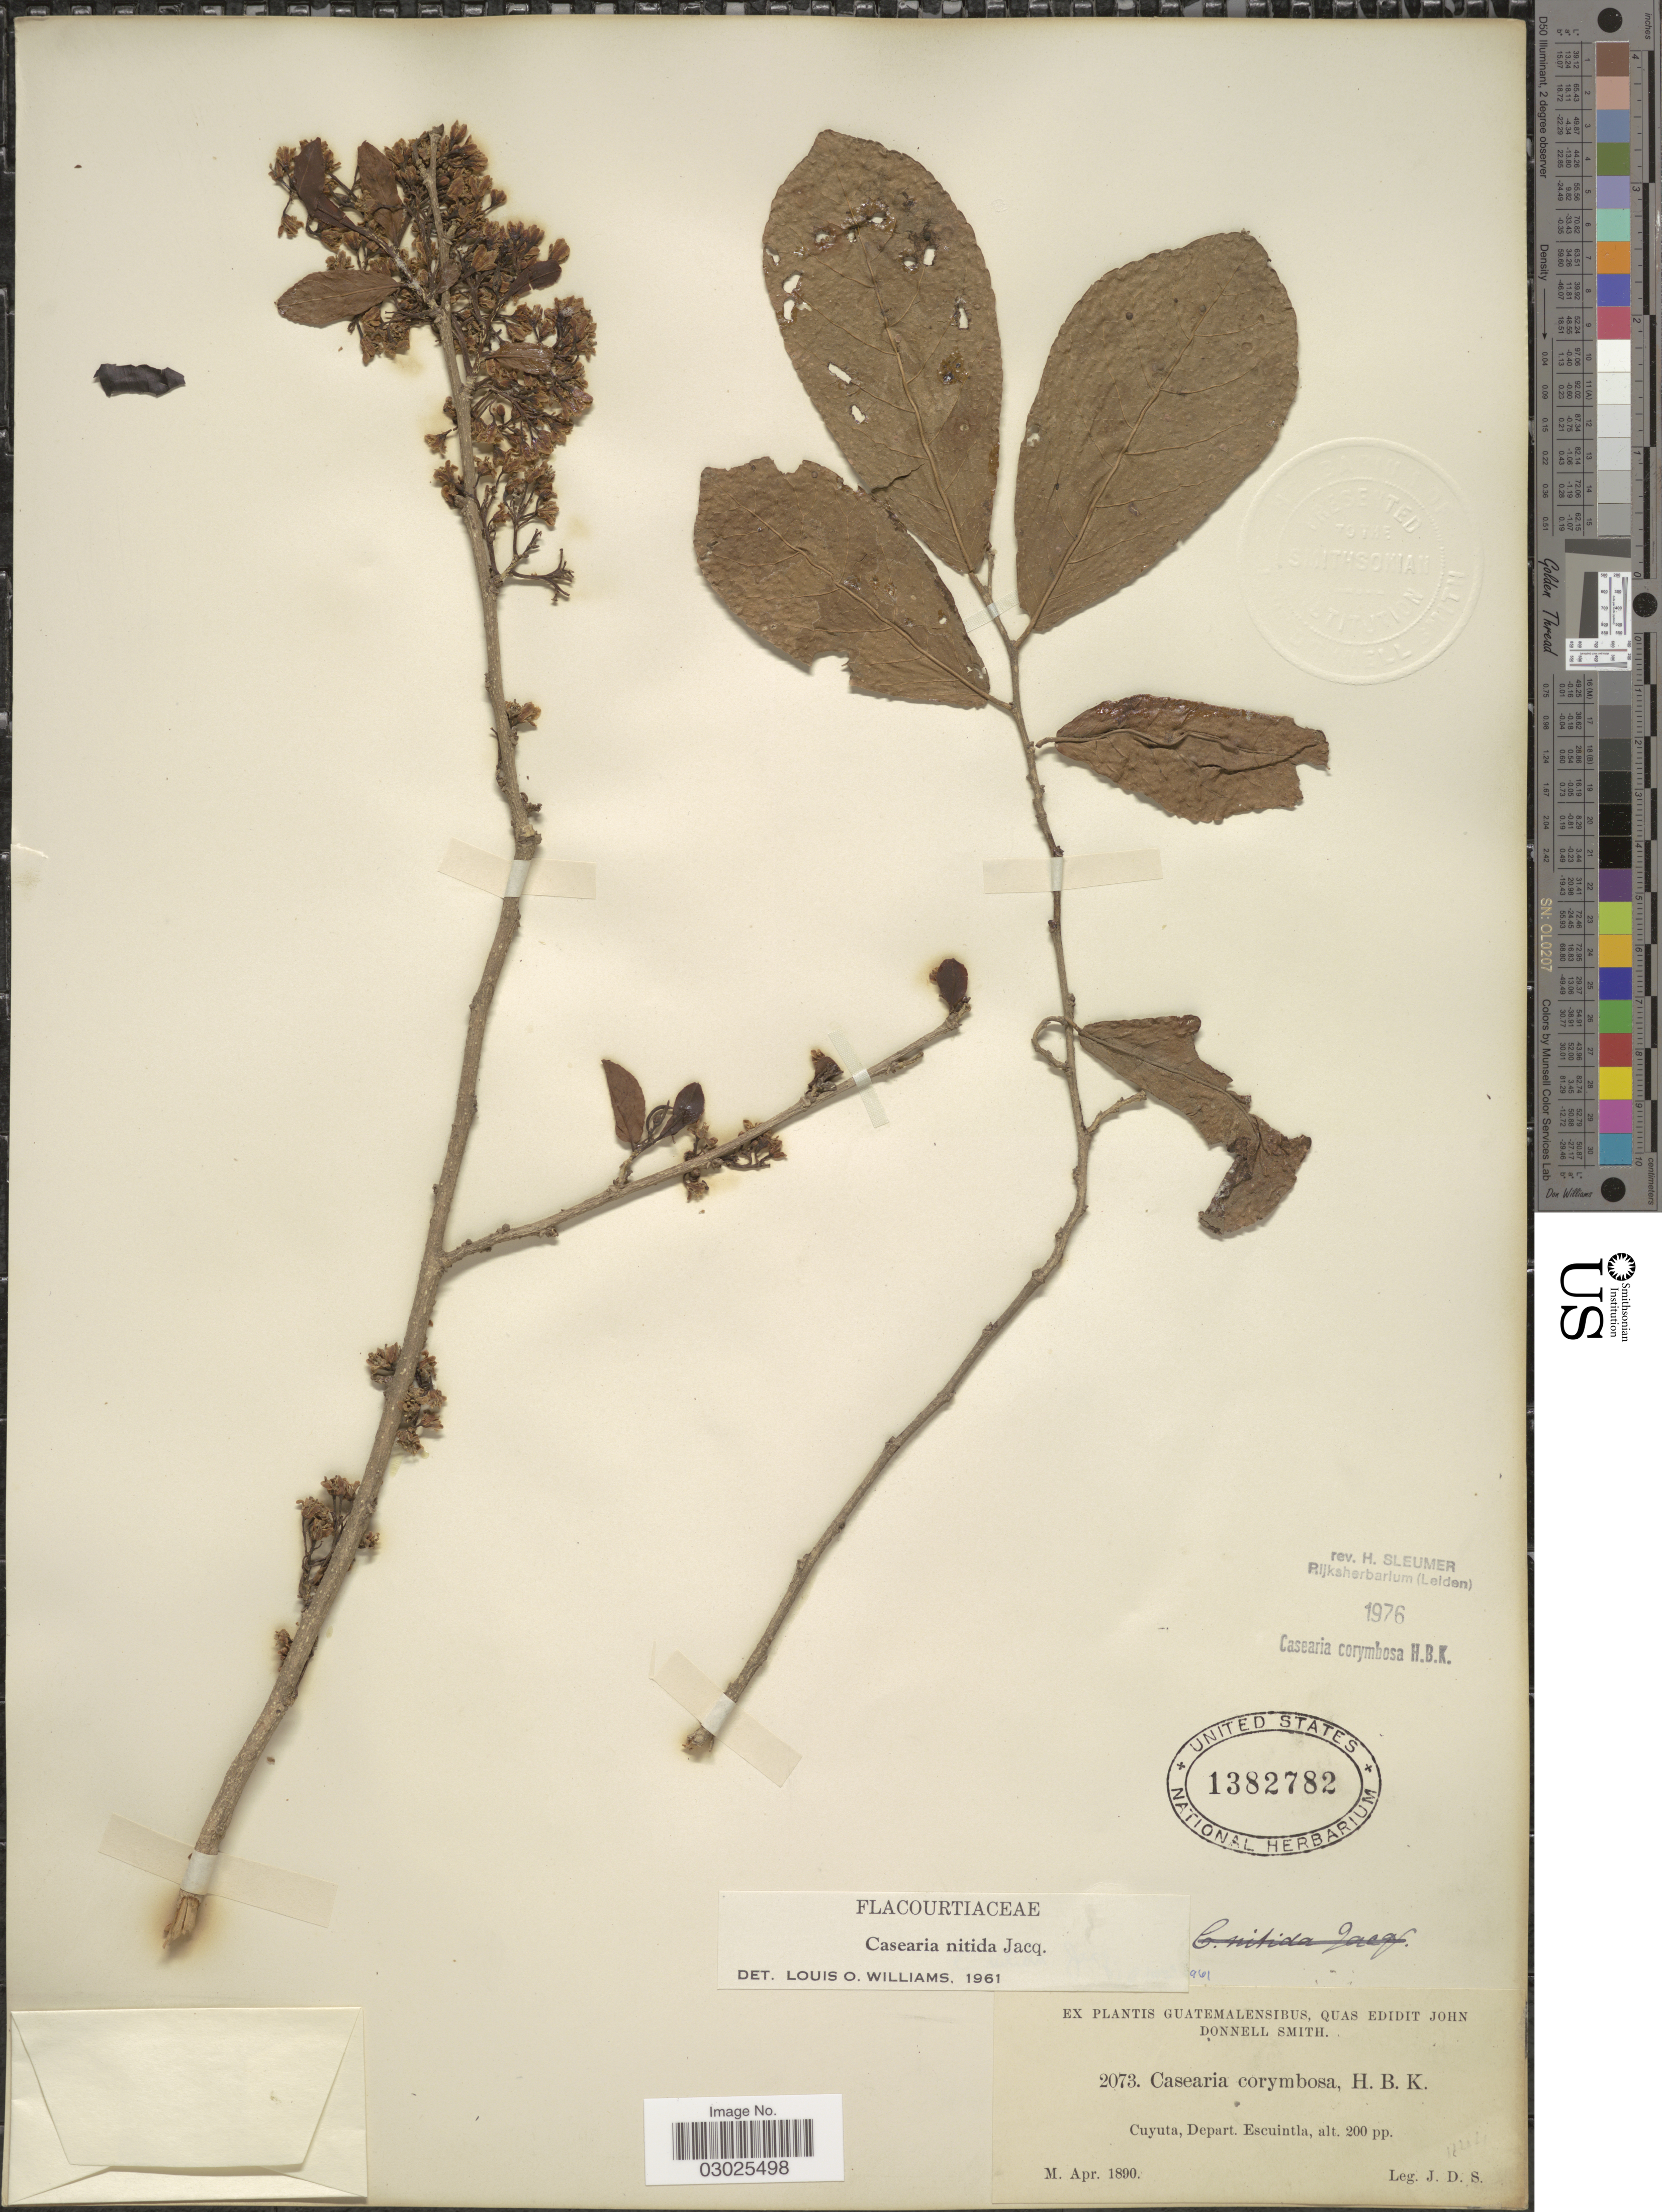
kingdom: Plantae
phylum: Tracheophyta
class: Magnoliopsida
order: Malpighiales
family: Salicaceae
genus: Casearia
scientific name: Casearia corymbosa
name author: Kunth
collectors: J. Donnell Smith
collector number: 2073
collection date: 1890-04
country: Guatemala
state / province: Escuintla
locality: Cuyuta, Depart. Escuitnla.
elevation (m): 61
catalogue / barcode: US 1382782